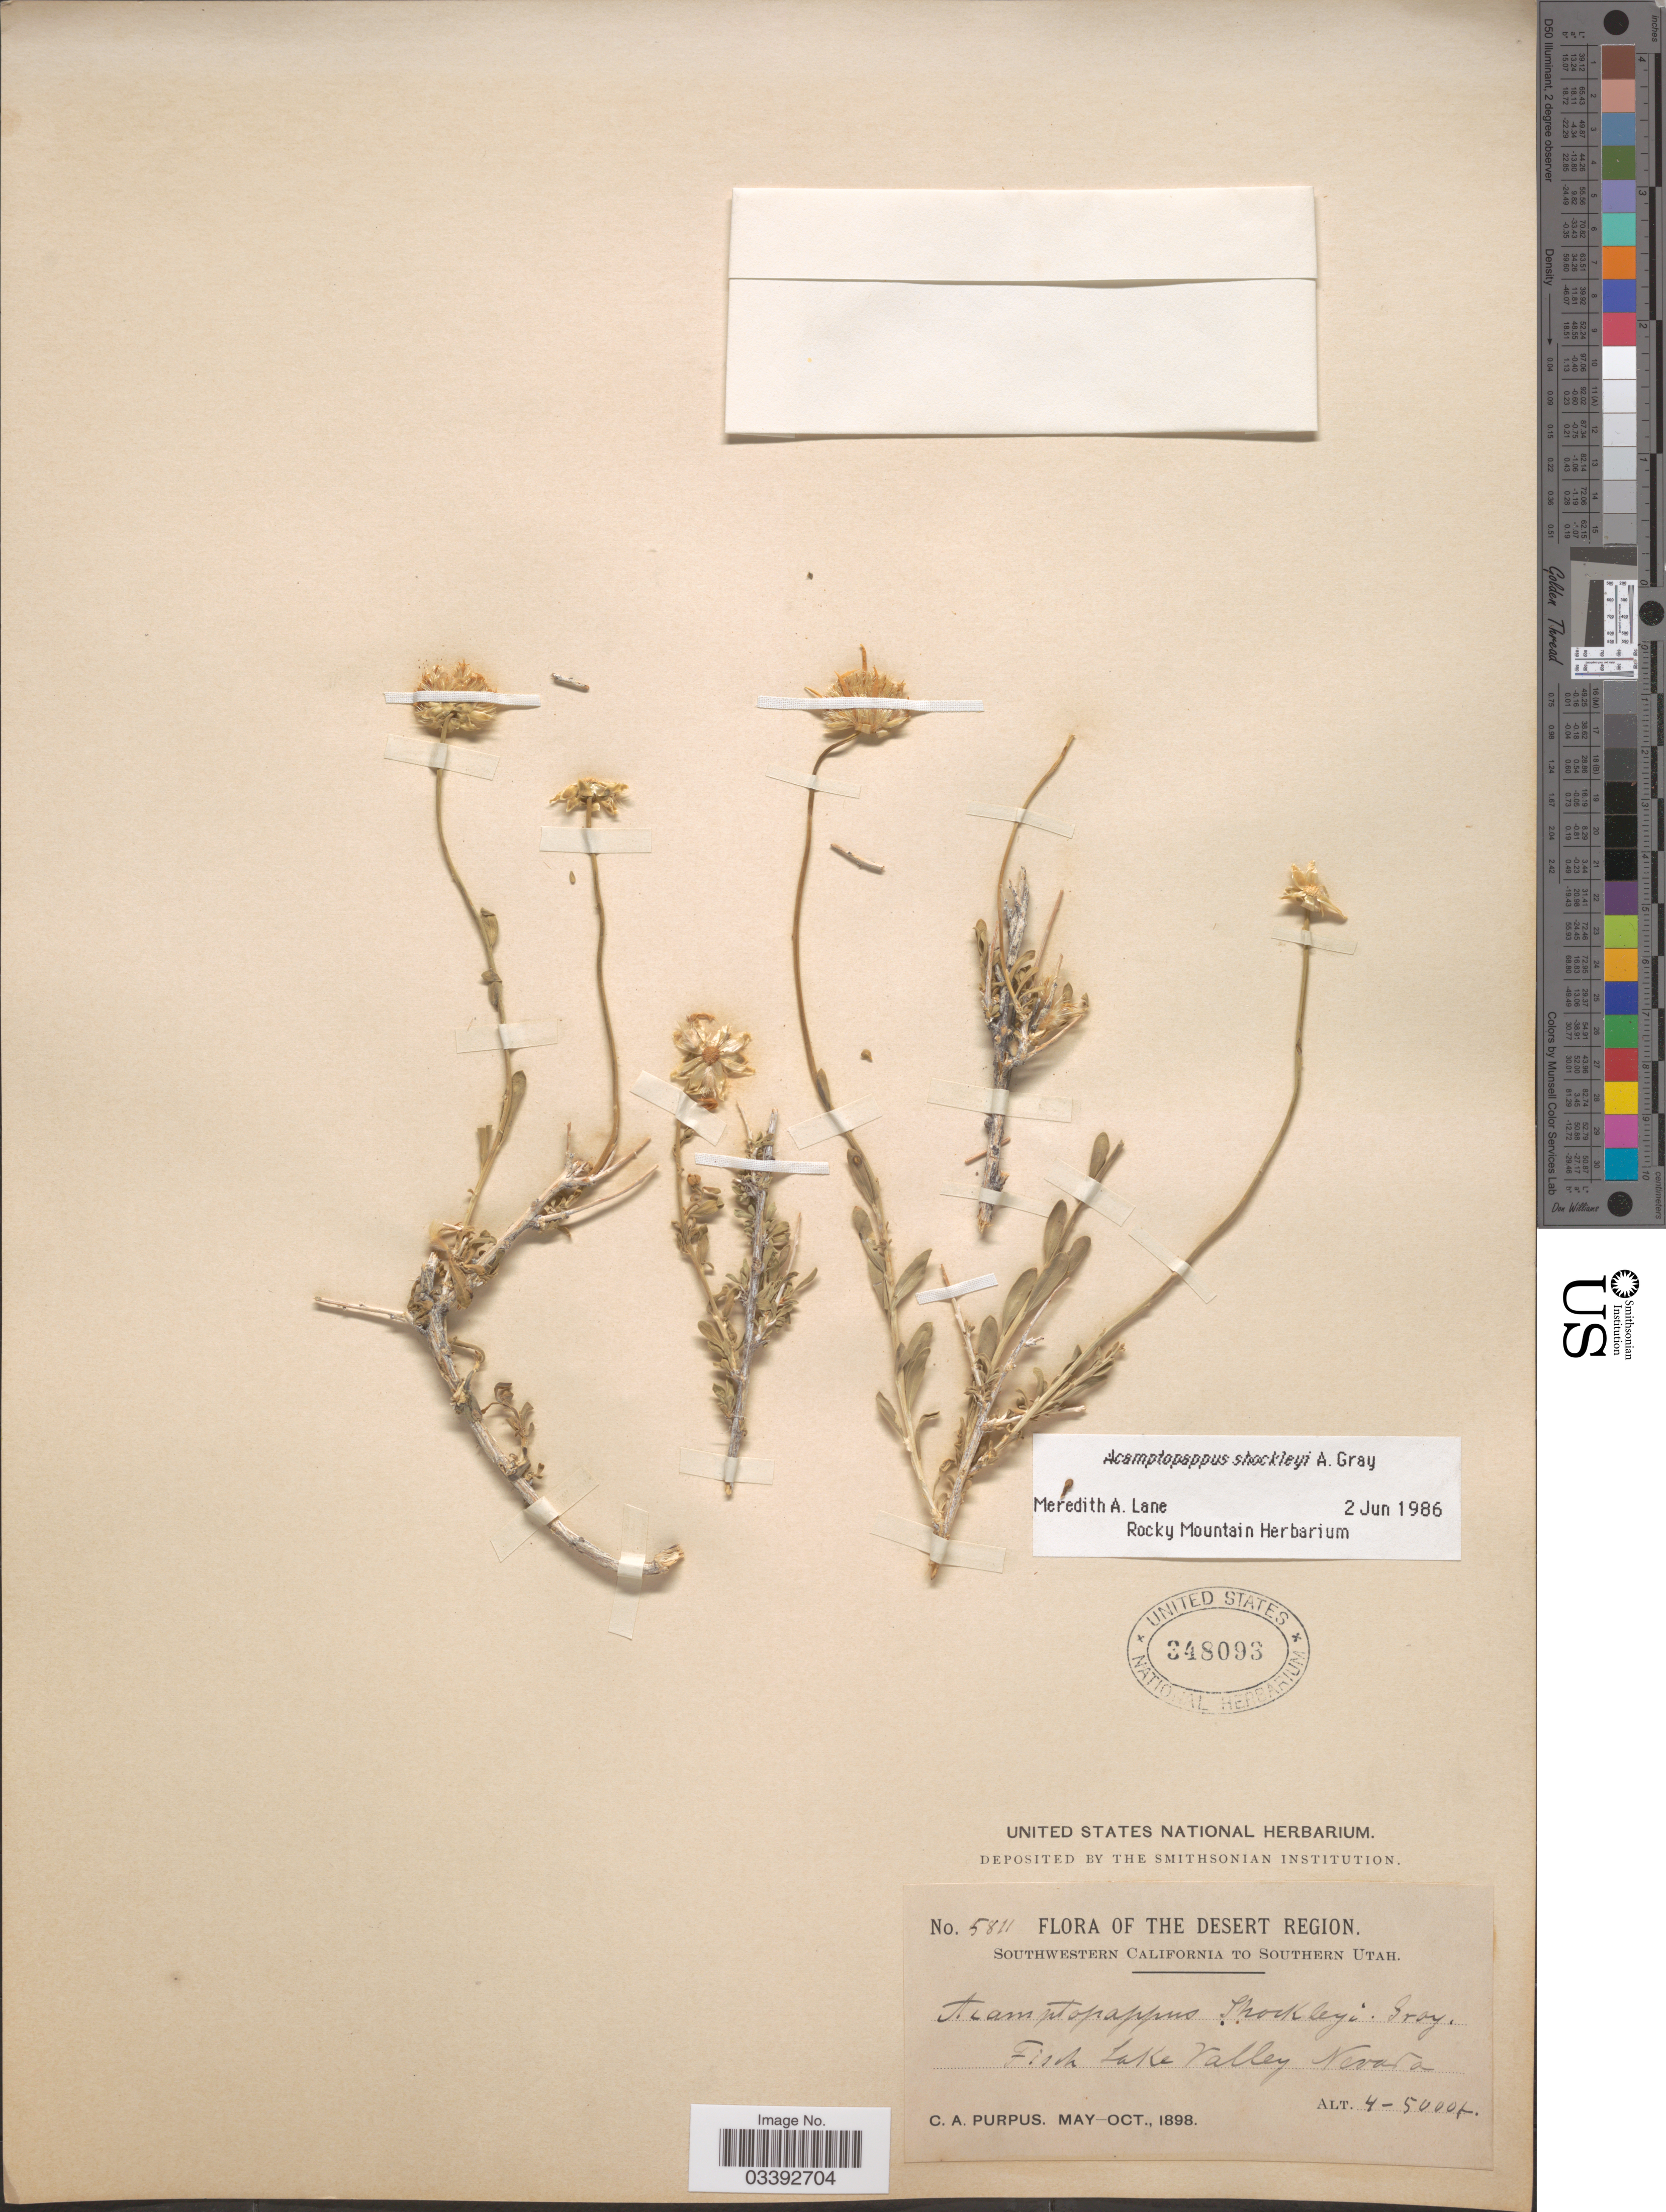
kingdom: Plantae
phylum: Tracheophyta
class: Magnoliopsida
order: Asterales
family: Asteraceae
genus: Acamptopappus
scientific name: Acamptopappus shockleyi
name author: A. Gray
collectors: C. A. Purpus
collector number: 5811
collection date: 1898-05/1898-10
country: United States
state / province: Nevada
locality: The Desert Region. Fish Lake Valley.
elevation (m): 1219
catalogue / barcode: US 348093